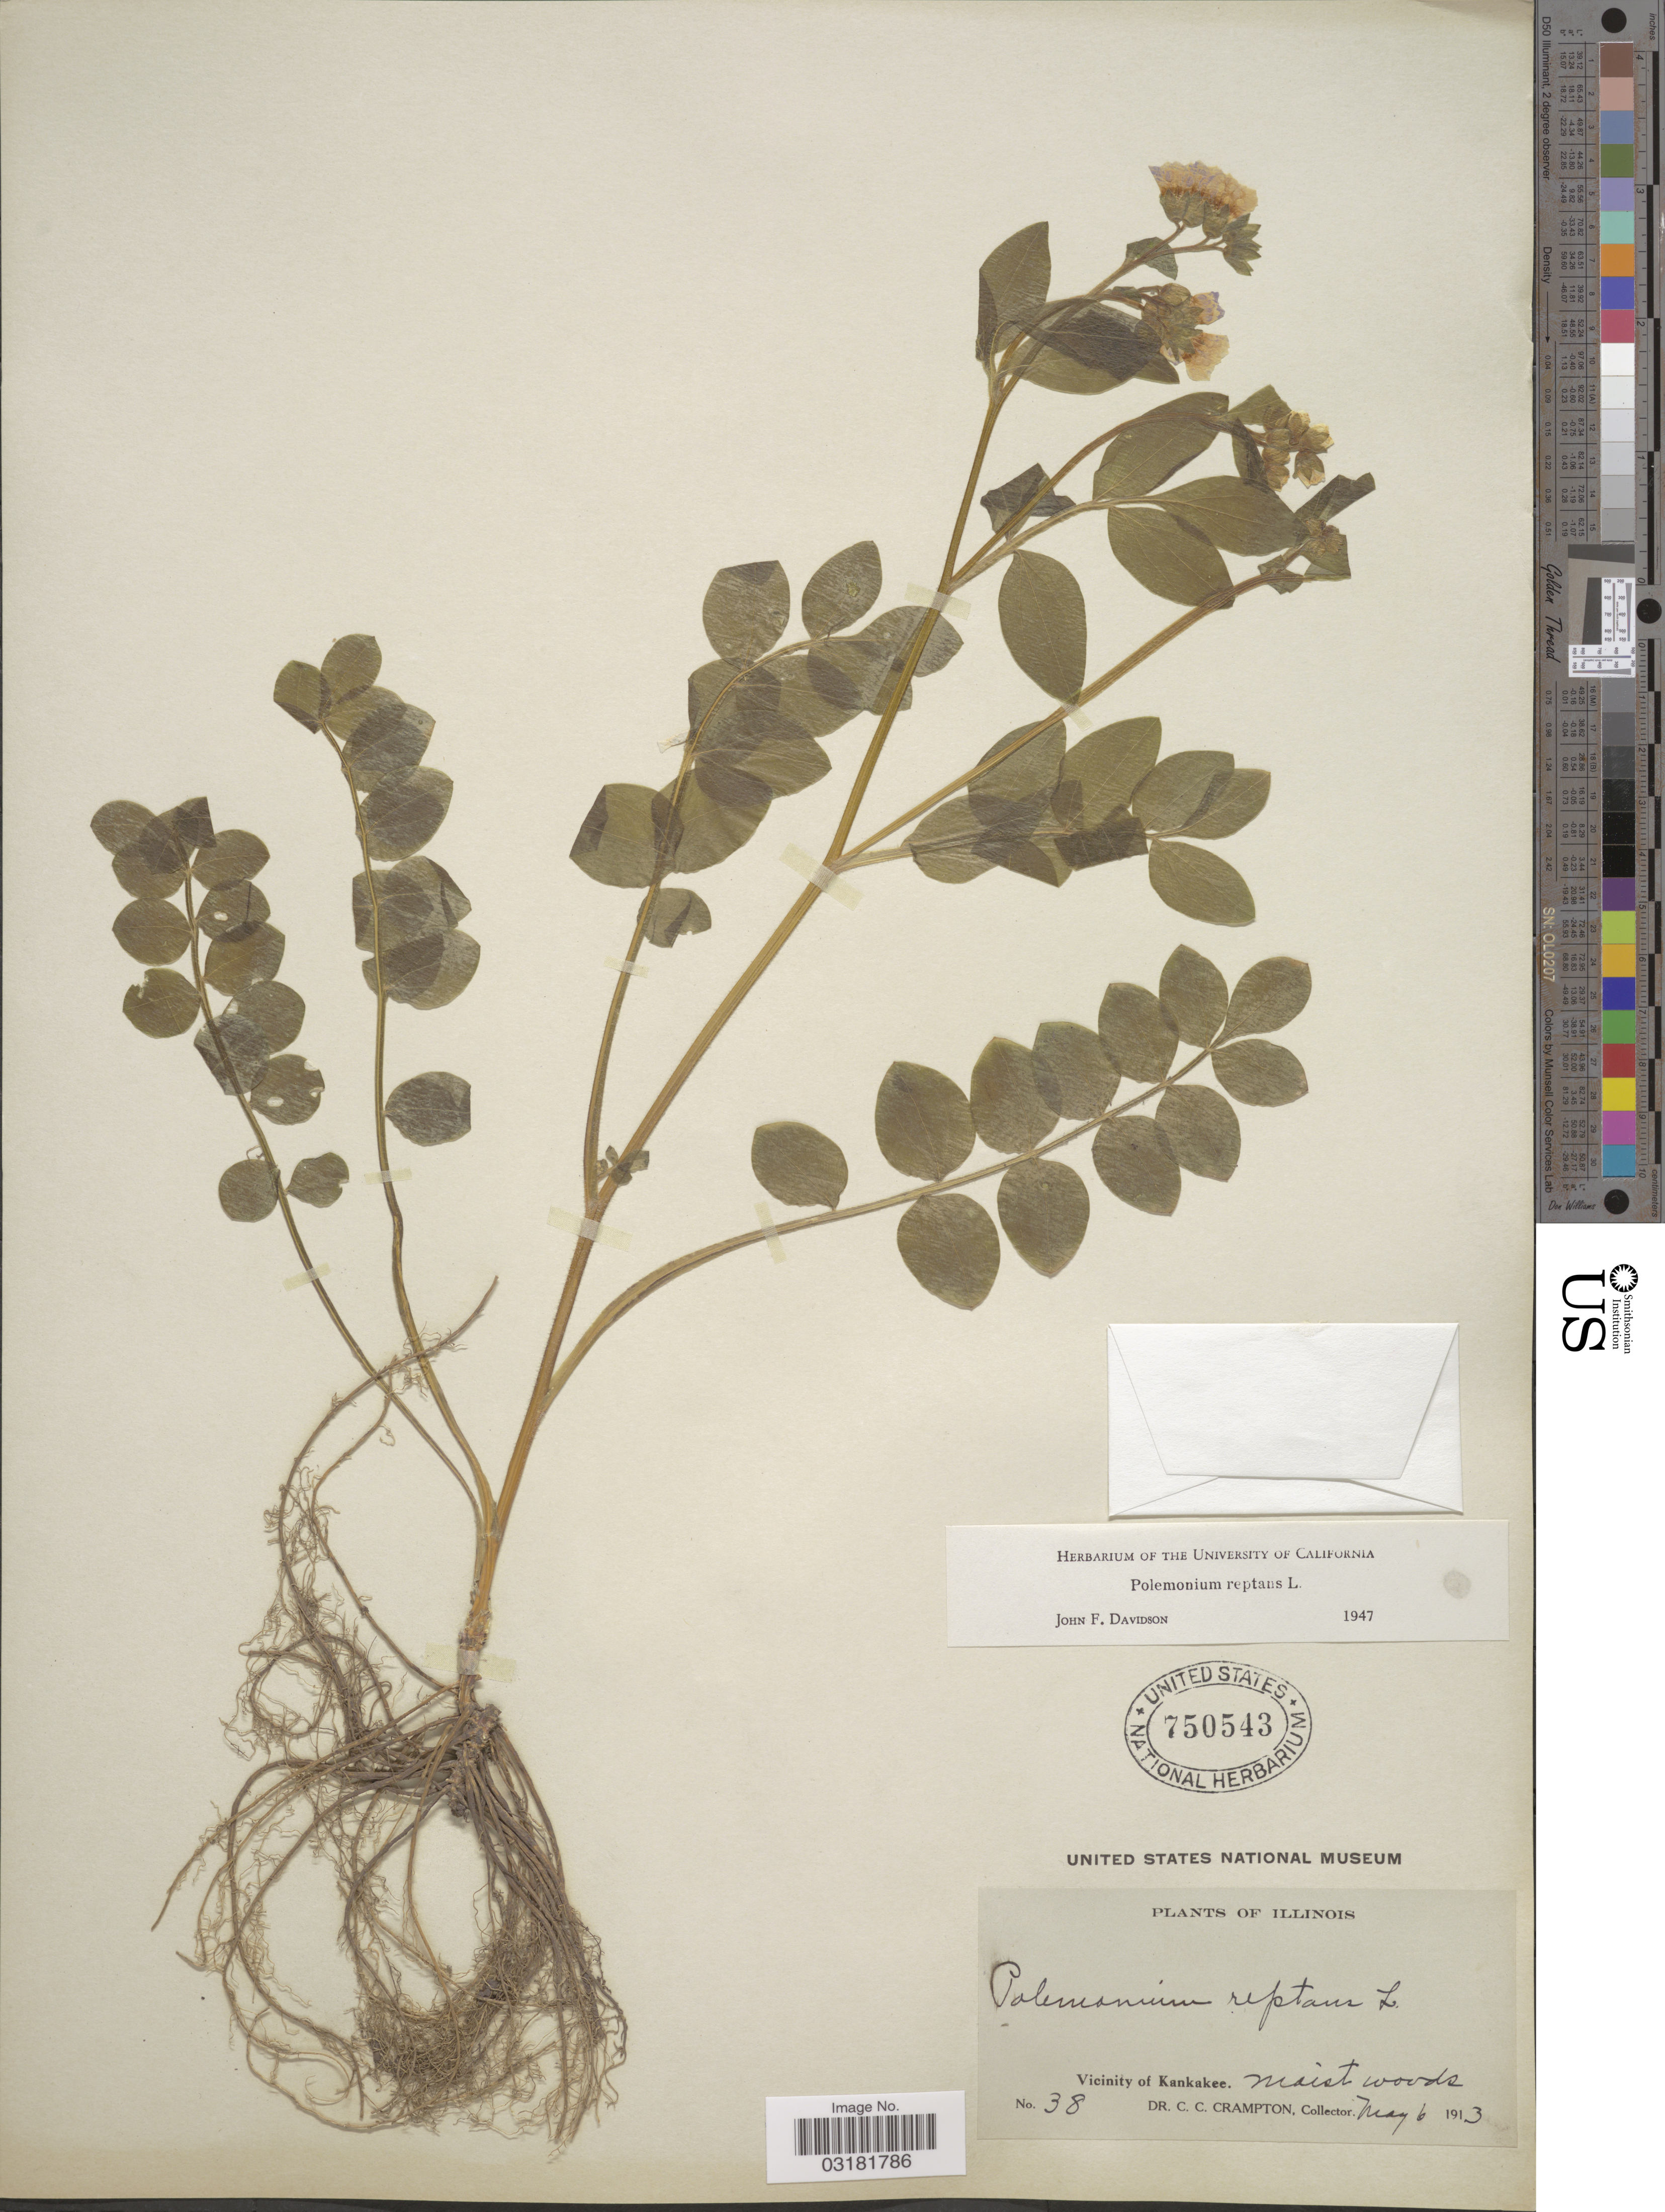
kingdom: Plantae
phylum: Tracheophyta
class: Magnoliopsida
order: Ericales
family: Polemoniaceae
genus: Polemonium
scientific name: Polemonium reptans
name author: L.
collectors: C. Crampton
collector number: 38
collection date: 1913-05-06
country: United States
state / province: Illinois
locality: Vicinity of Kankakee.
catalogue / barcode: US 750543